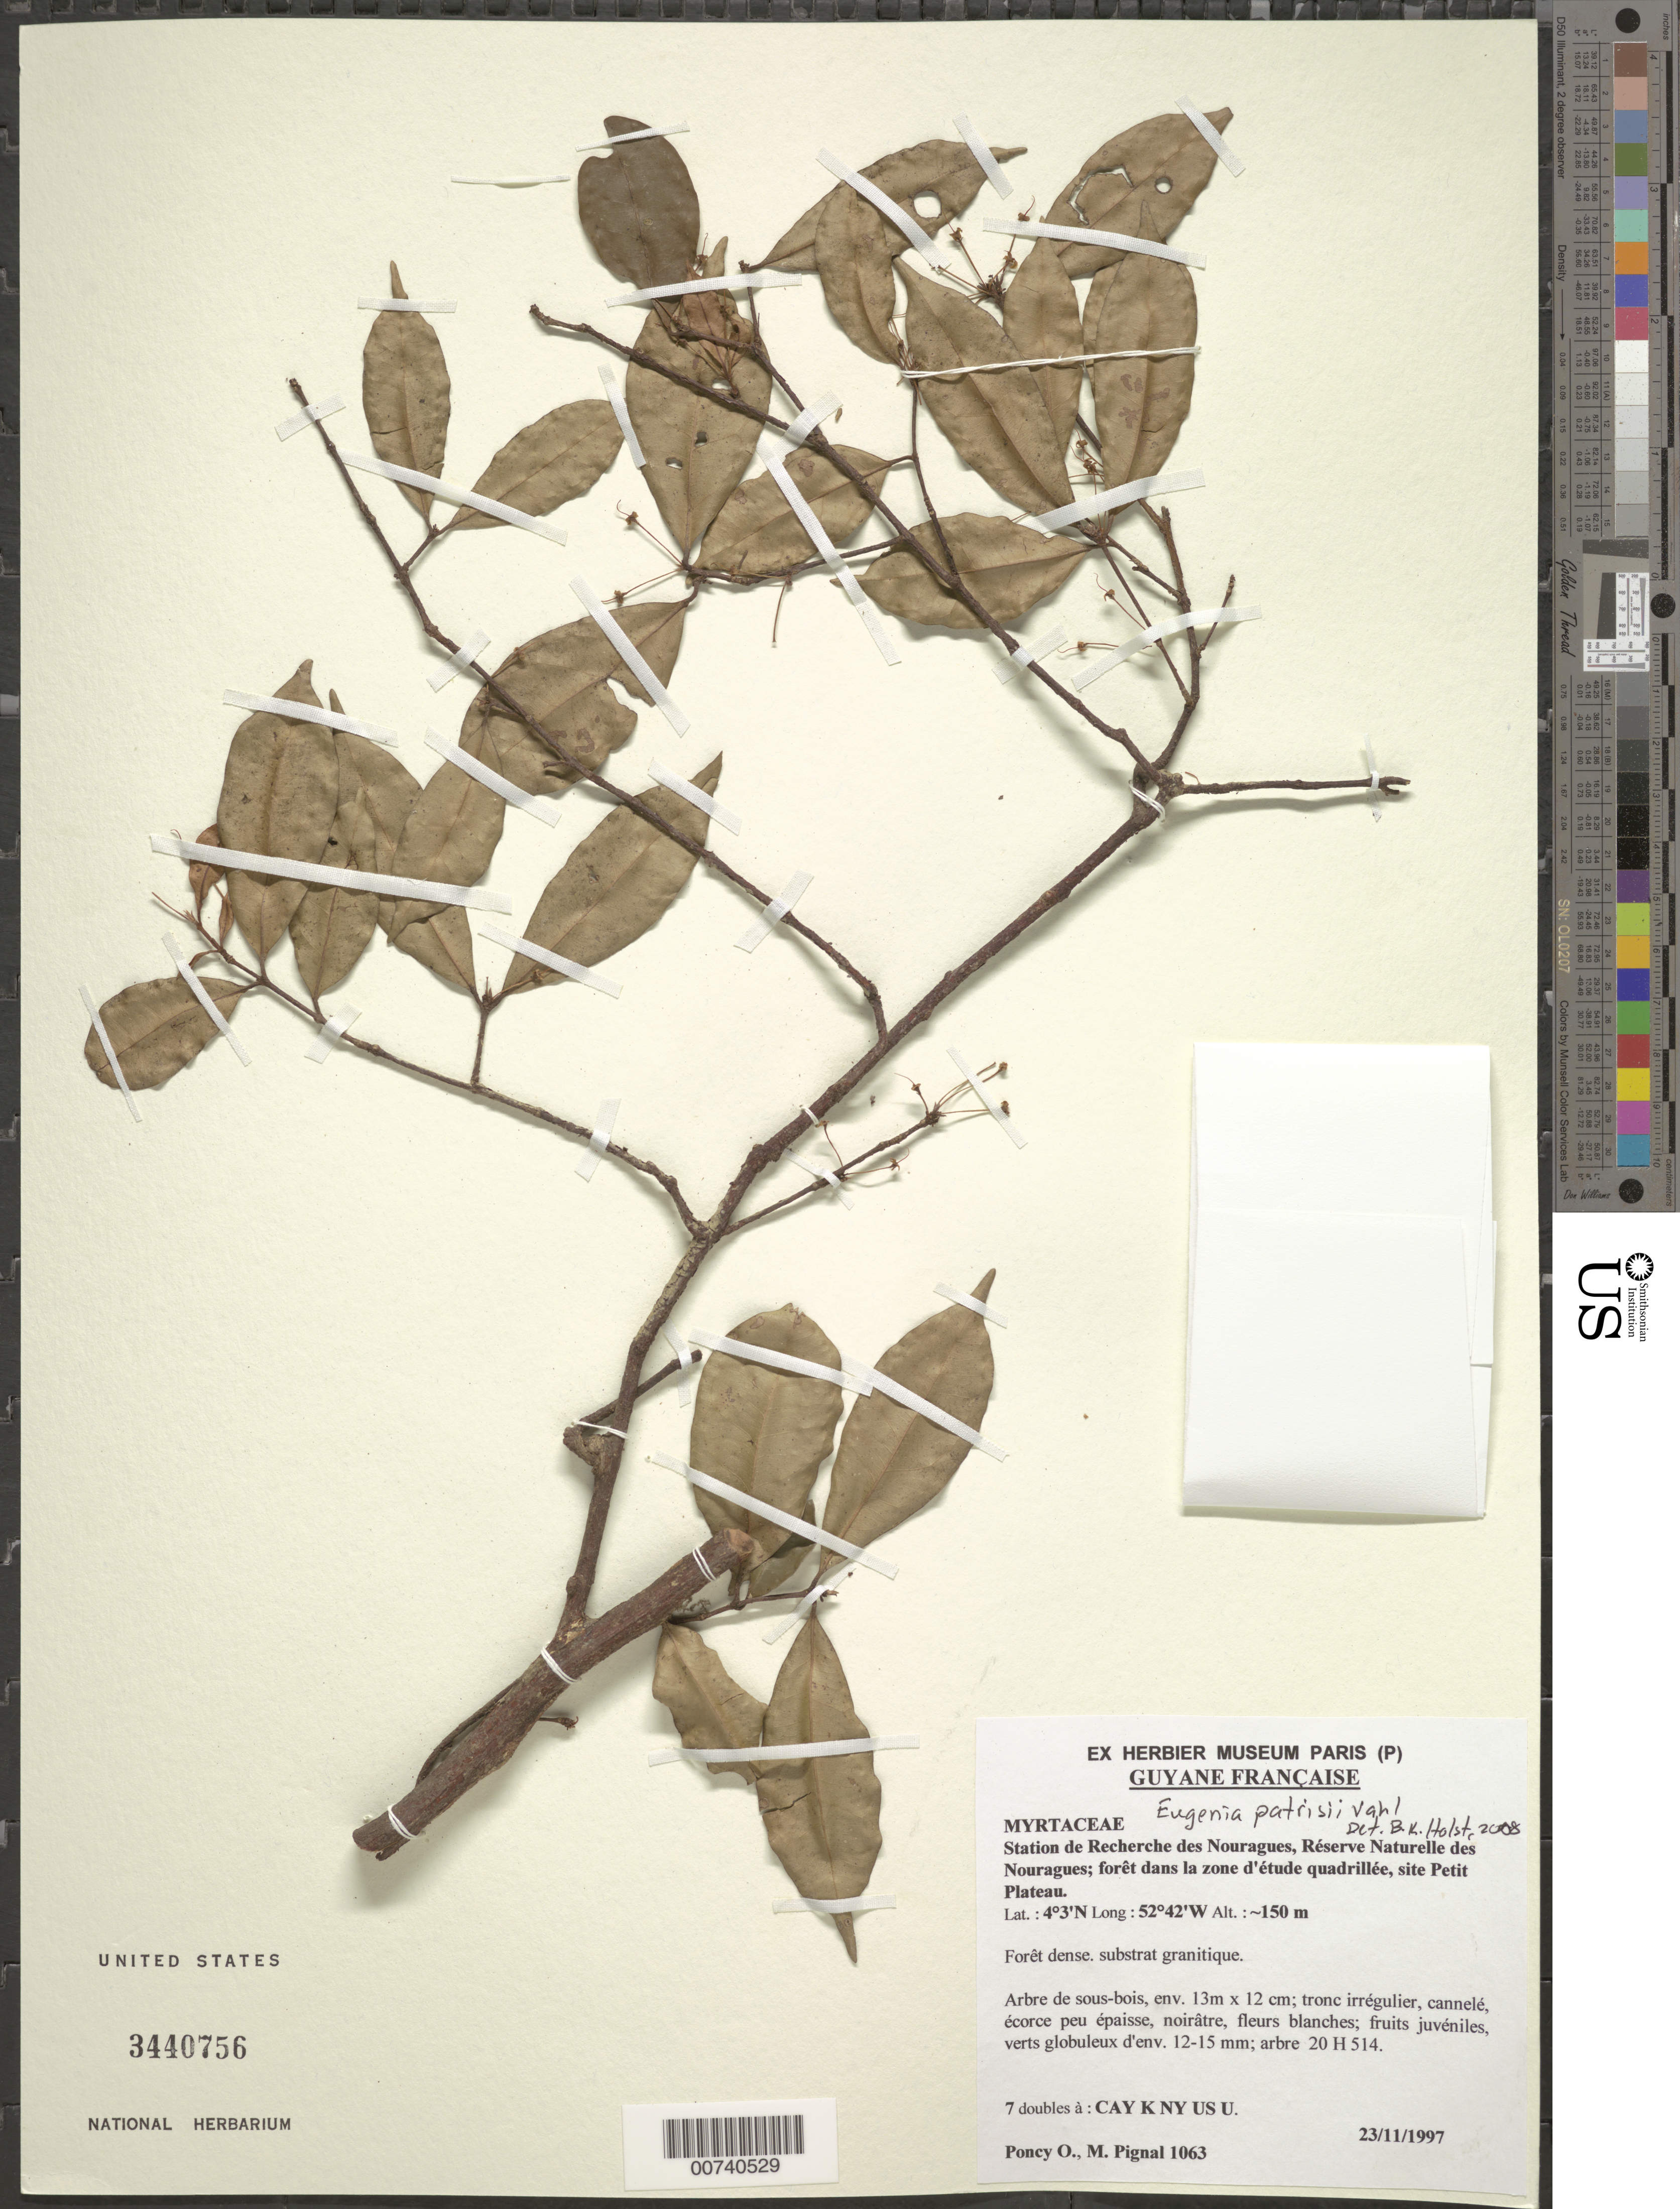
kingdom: Plantae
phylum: Tracheophyta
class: Magnoliopsida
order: Myrtales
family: Myrtaceae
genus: Eugenia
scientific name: Eugenia patrisii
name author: Vahl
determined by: Holst, Bruce K.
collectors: O. Poncy & M. Pignal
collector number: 1063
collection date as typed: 23-Nov-97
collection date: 1997-11-23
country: French Guiana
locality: Station des Nouragues, Réserve Naturelle des Nouragues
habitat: Dense forest, granite substrate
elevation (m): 150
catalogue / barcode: US 3440756